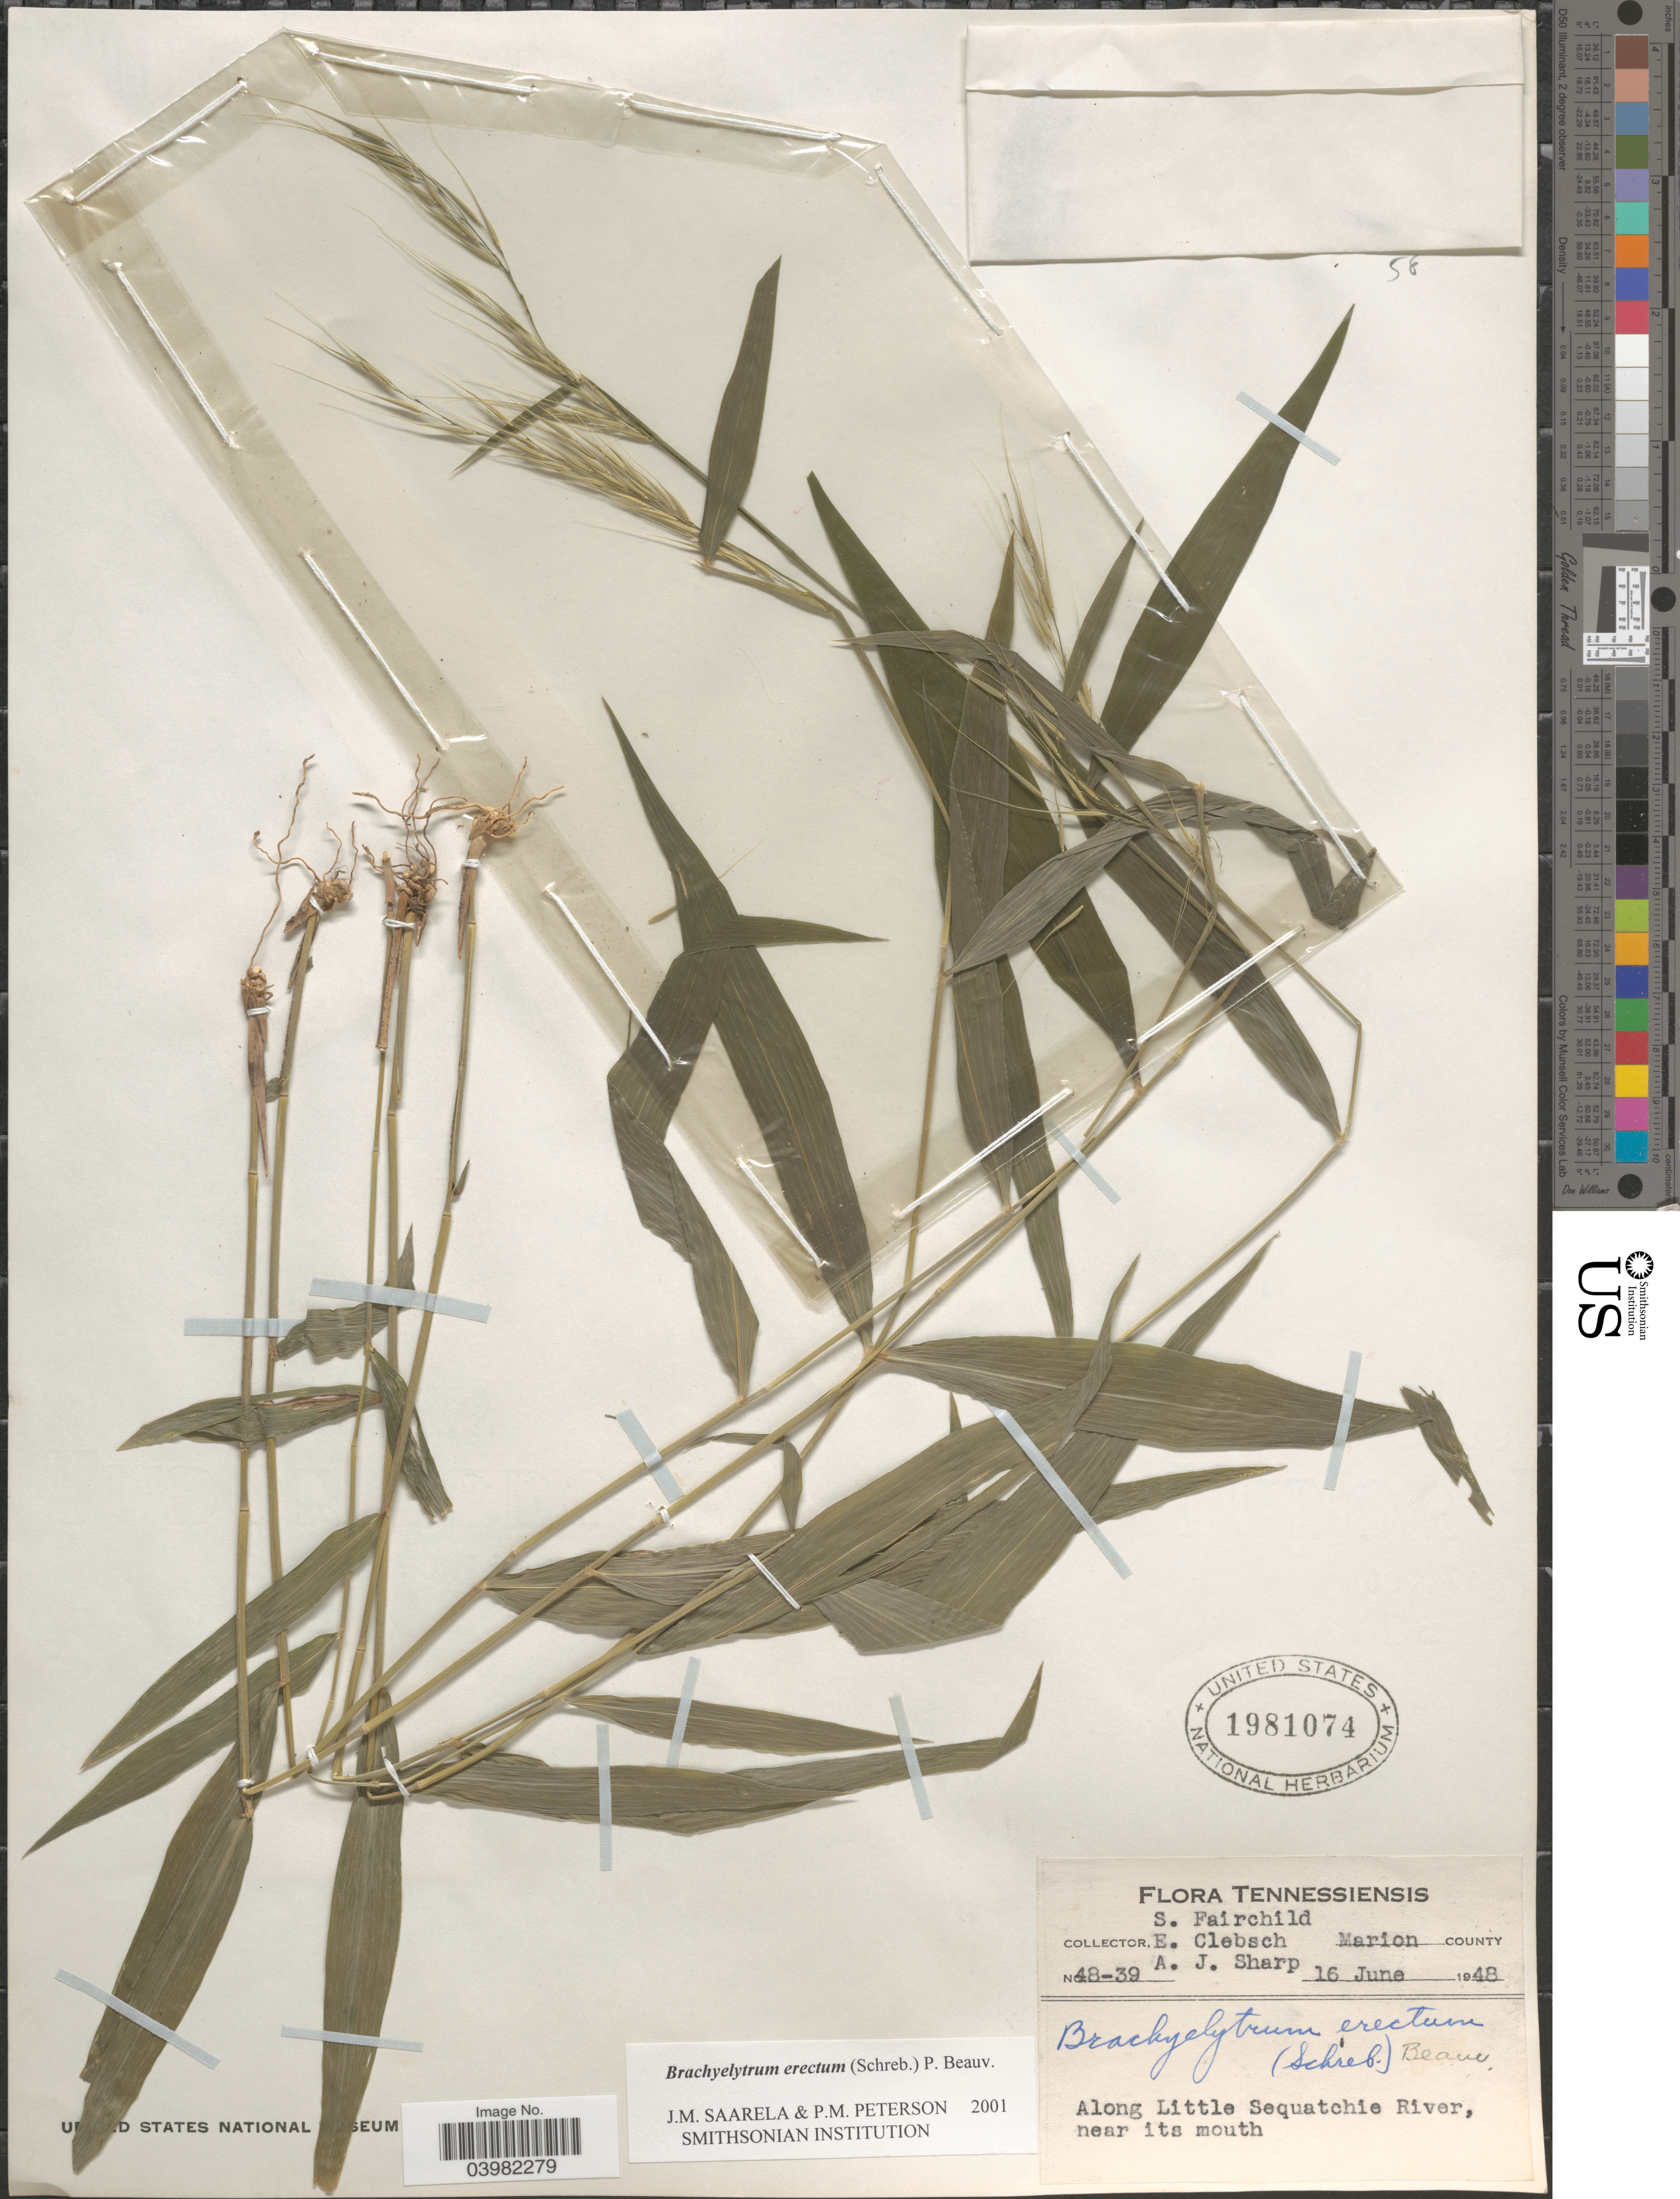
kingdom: Plantae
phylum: Tracheophyta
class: Liliopsida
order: Poales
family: Poaceae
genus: Brachyelytrum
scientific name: Brachyelytrum erectum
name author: (Schreb.) P. Beauv.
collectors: S. Fairchild, E. Clebsch & A. J. Sharp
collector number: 48-39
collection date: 1948-06-16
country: United States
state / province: Tennessee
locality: Marion County. Along Little Sequatchie River, near its mouth.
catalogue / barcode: US 1981074